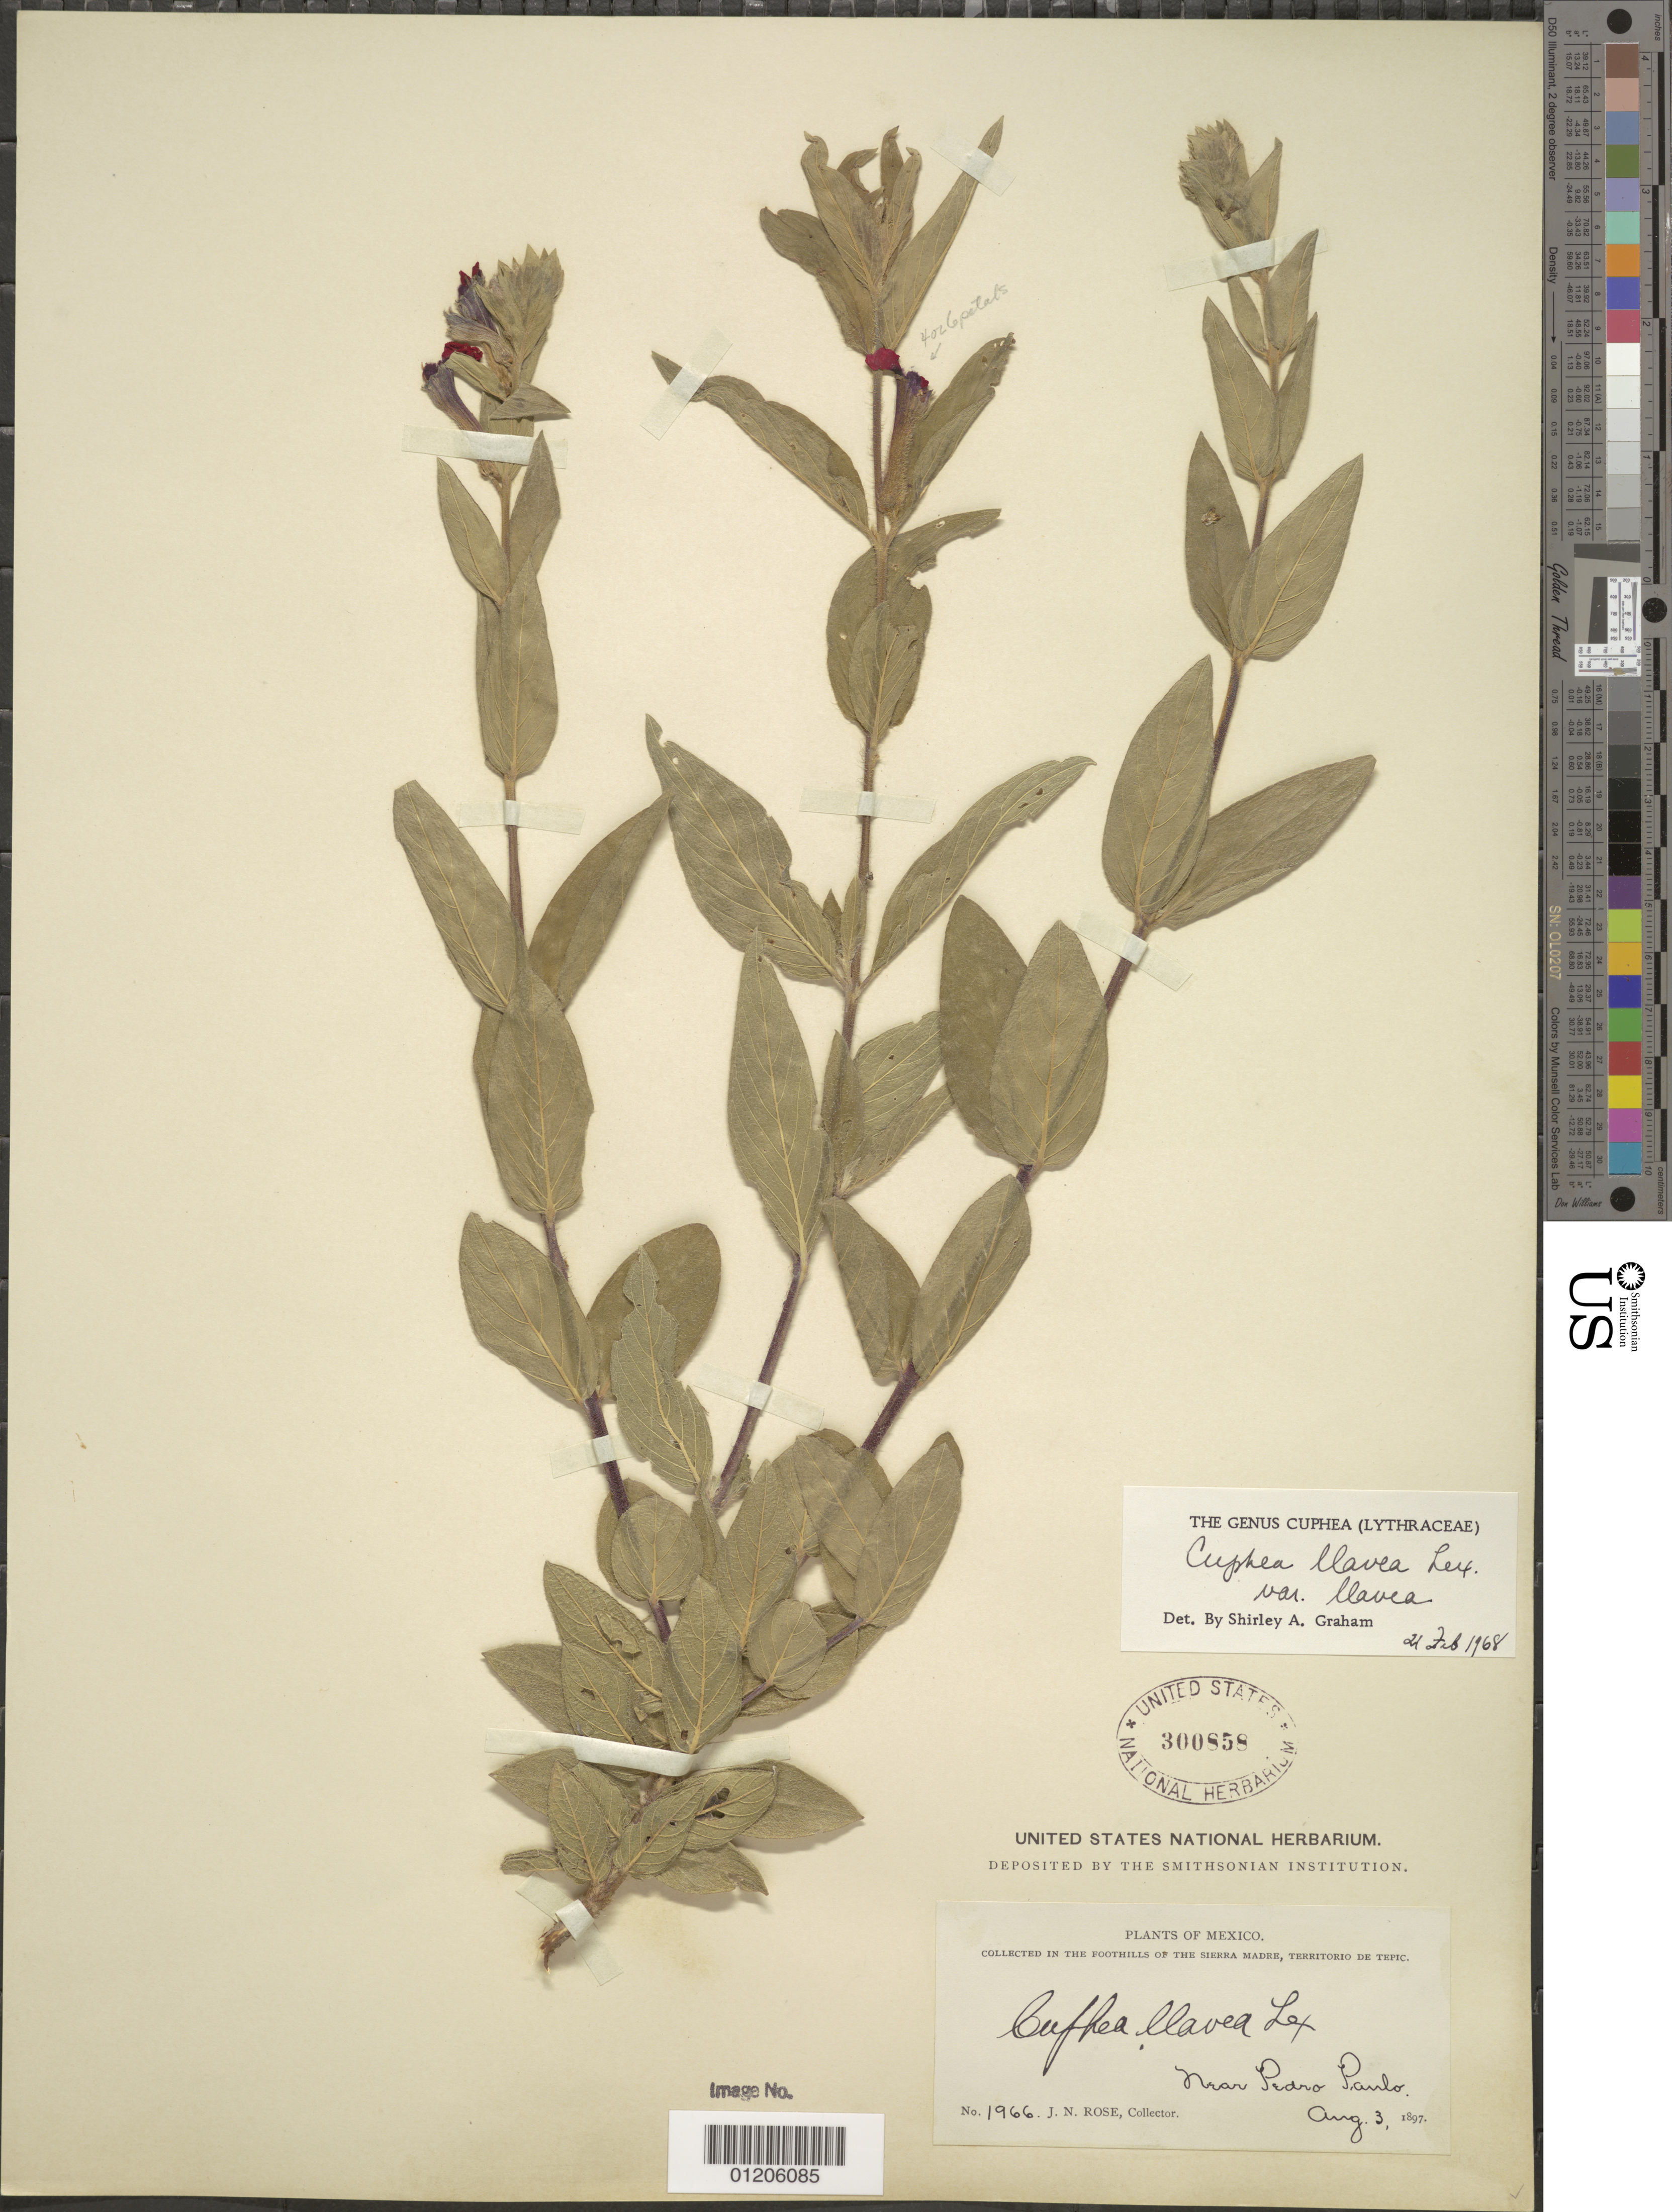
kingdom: Plantae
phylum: Tracheophyta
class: Magnoliopsida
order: Myrtales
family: Lythraceae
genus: Cuphea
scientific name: Cuphea llavea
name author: Lex.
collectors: J. N. Rose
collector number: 1966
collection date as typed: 03 Aug 1897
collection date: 1897-08-03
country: Mexico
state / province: Nayarit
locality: In the foothills of the Sierra Madre, territory of Tepic, near Pedro Paulo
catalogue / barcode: US 300858